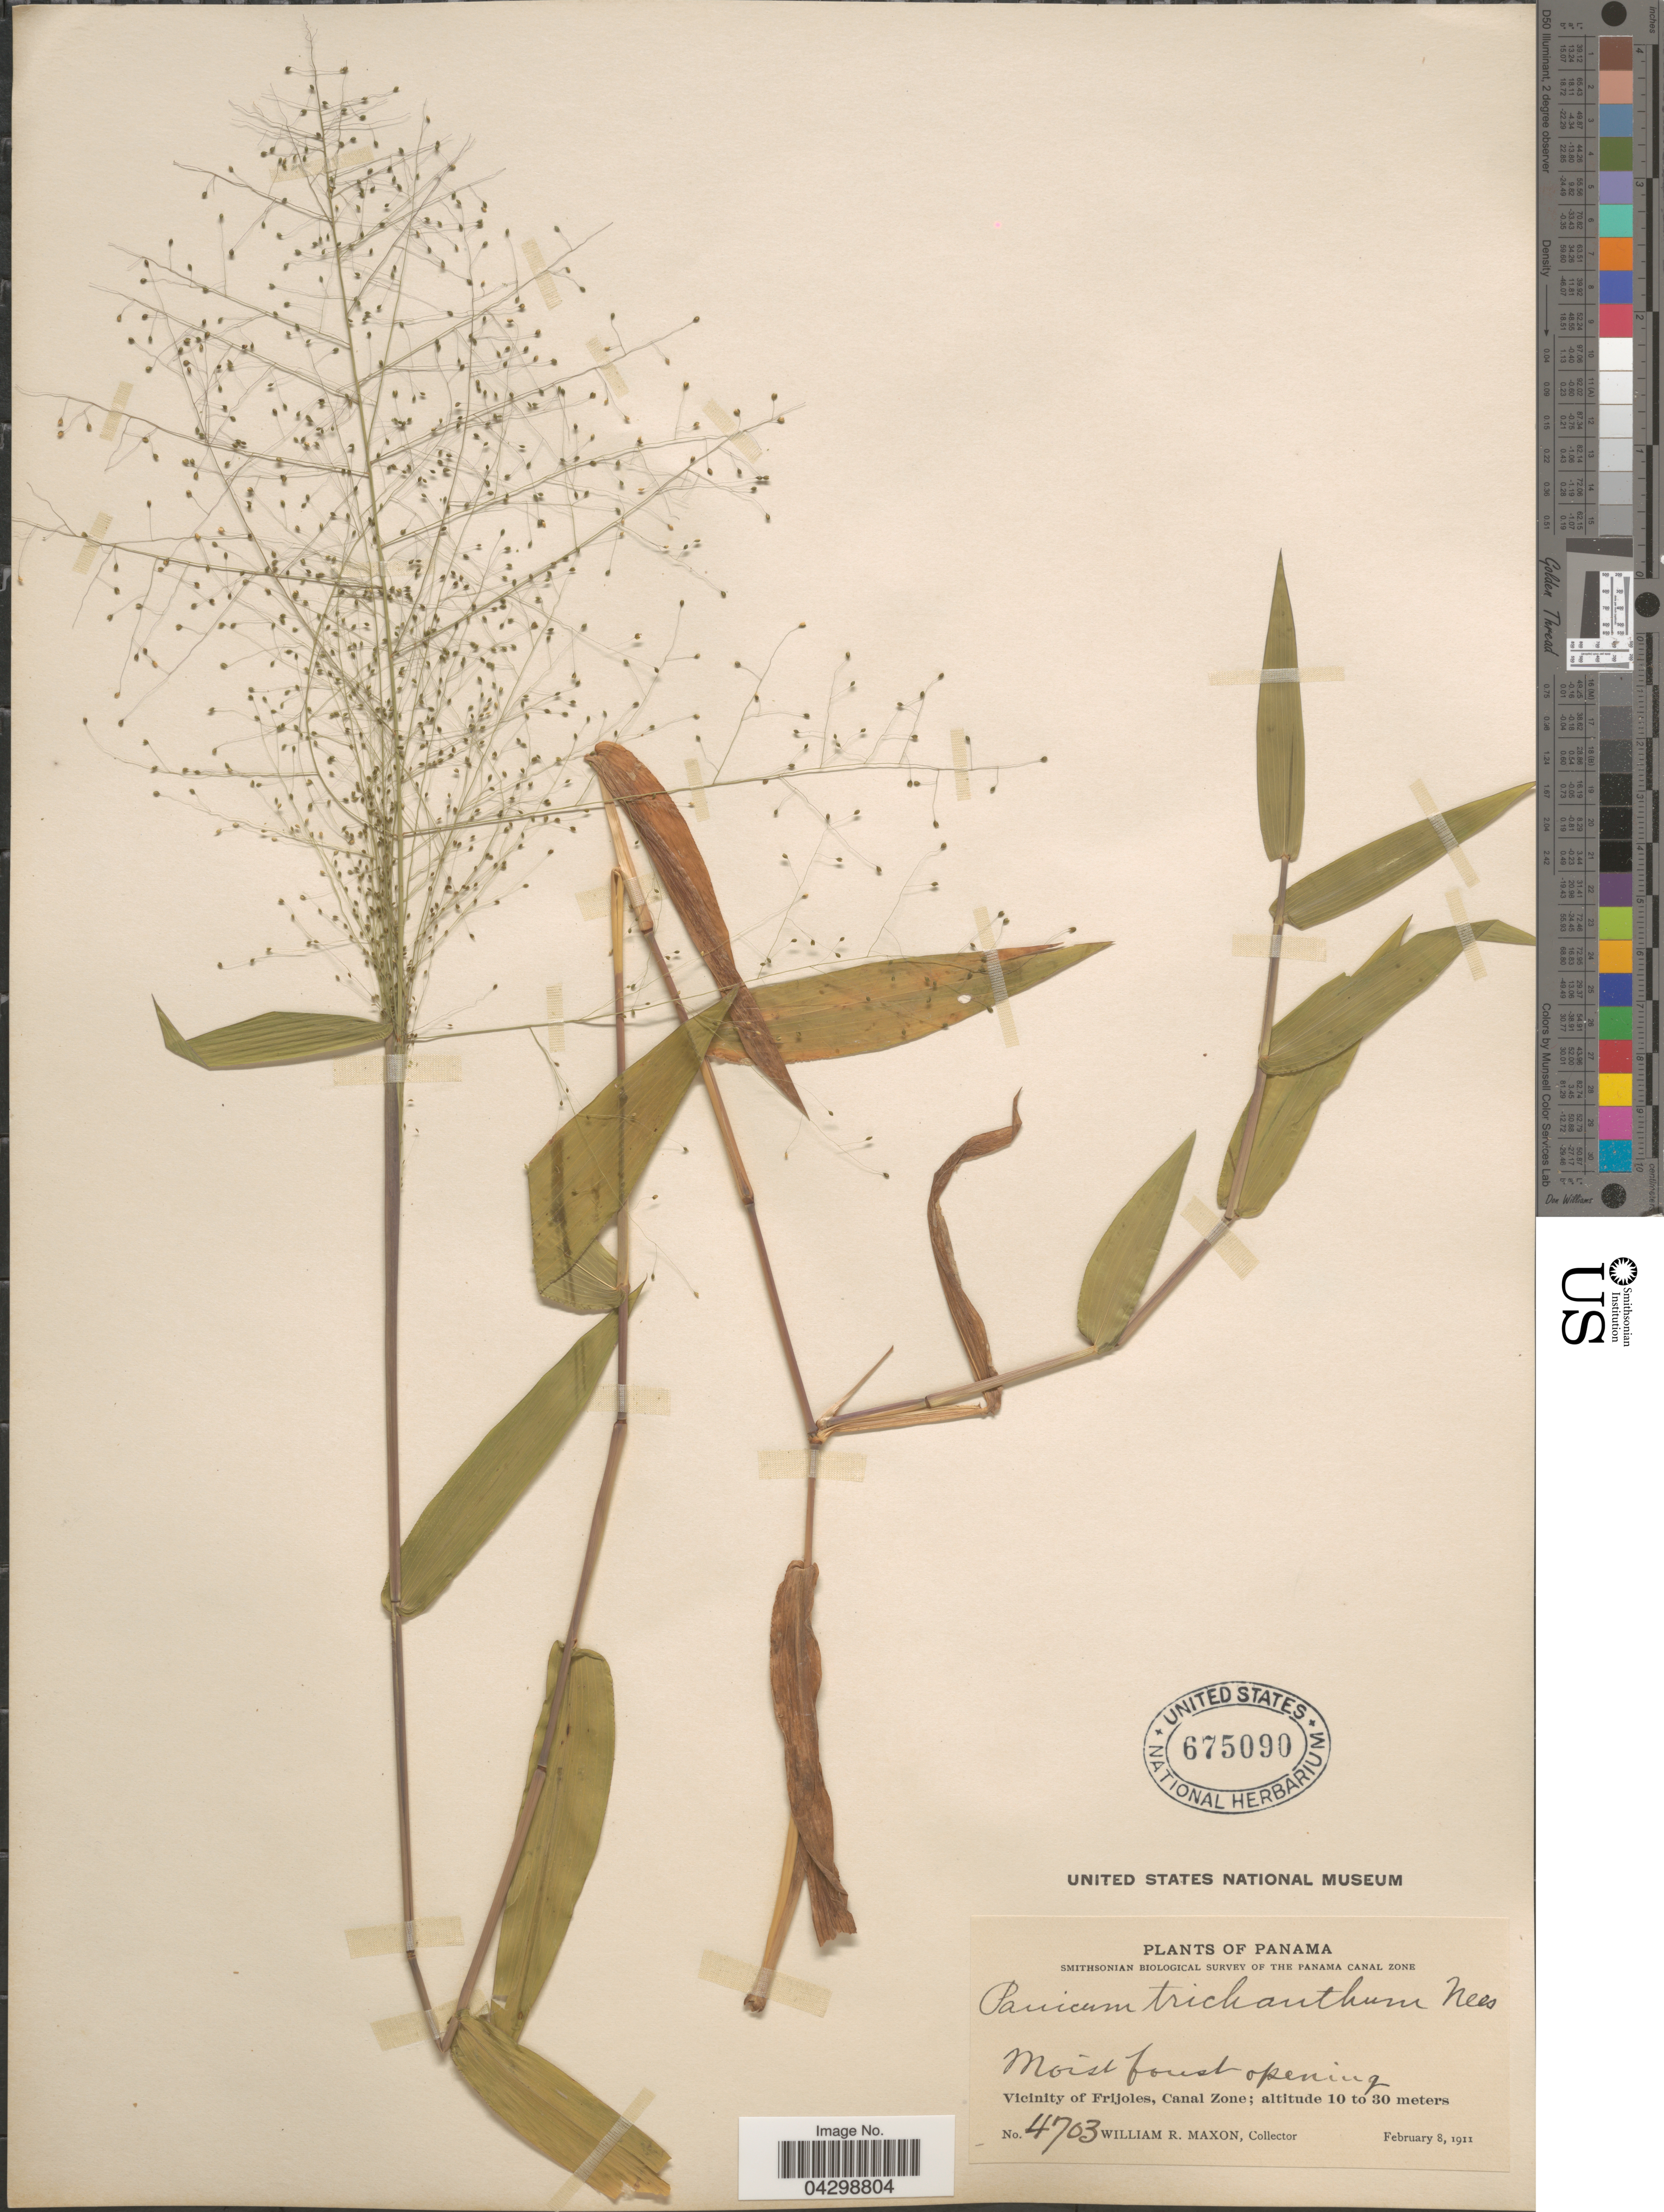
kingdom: Plantae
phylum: Tracheophyta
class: Liliopsida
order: Poales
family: Poaceae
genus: Panicum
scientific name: Panicum trichanthum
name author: Nees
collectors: W. R. Maxon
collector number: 4703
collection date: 1911-02-08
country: Panama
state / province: Colón / Panamá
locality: Smithsonian Biological Survey of the Panama Canal Zone. Vicinity of Frijoles, Canal Zone.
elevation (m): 10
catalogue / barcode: US 675090